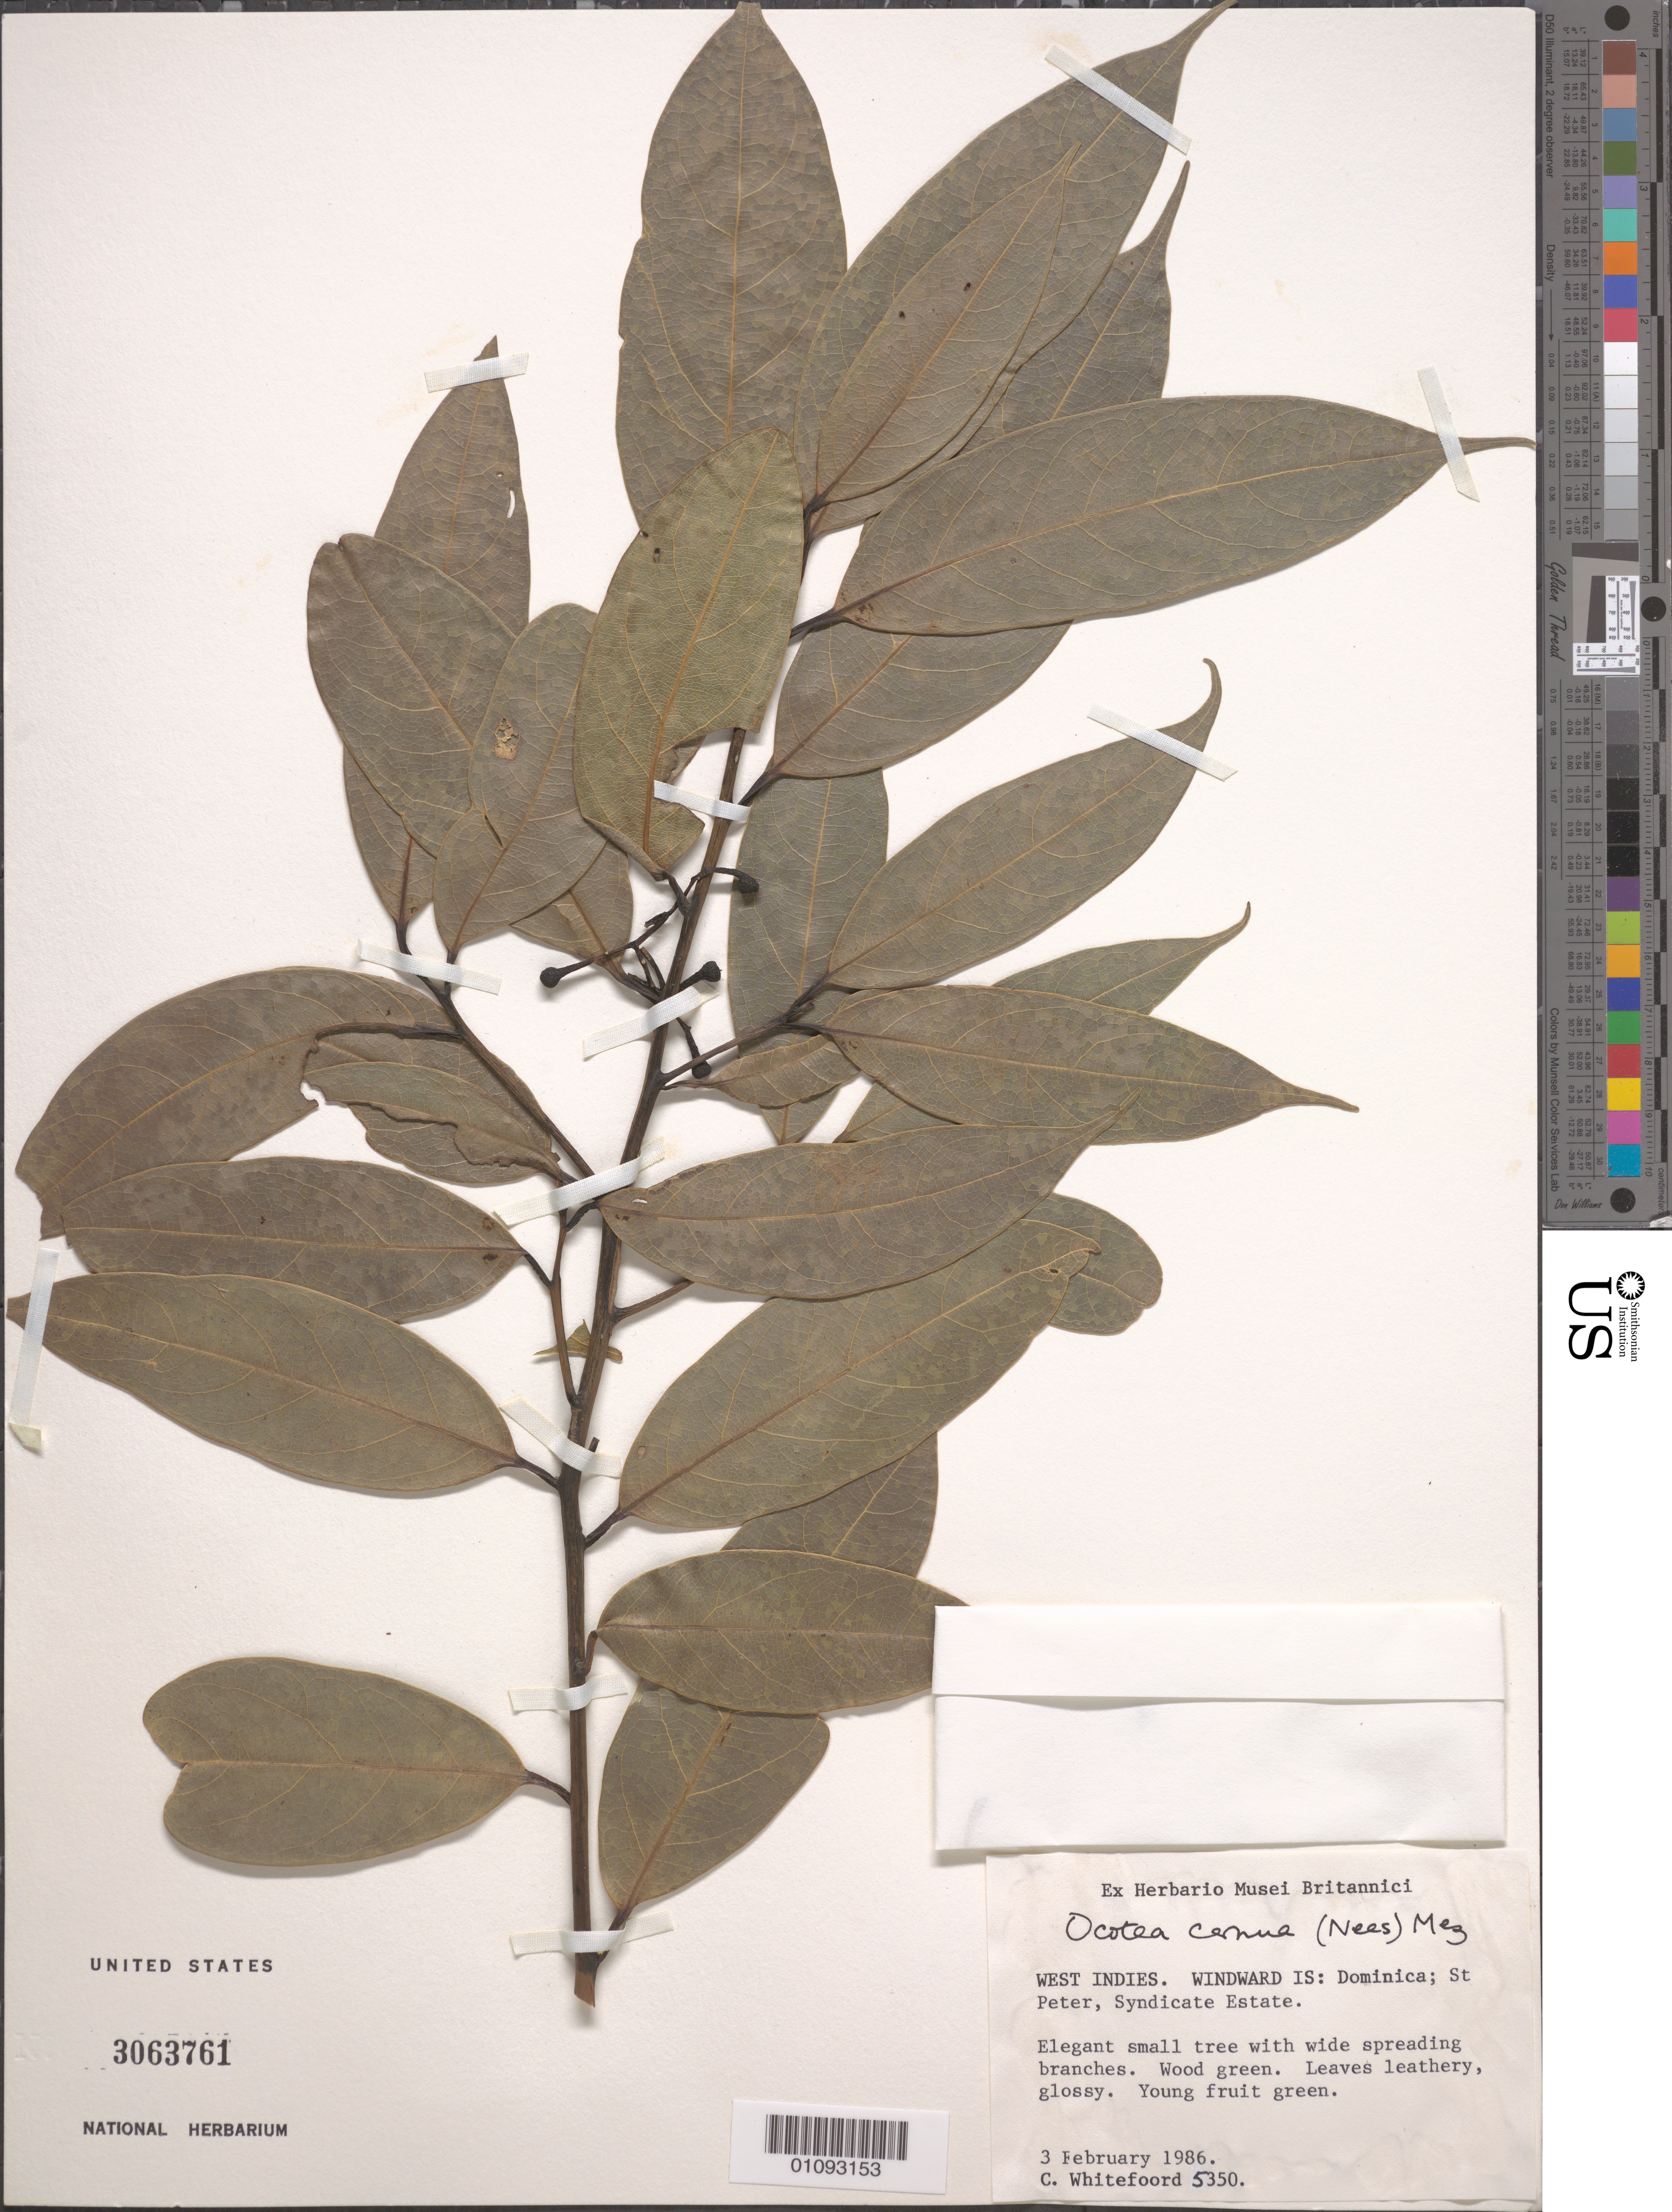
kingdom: Plantae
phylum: Tracheophyta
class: Magnoliopsida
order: Laurales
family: Lauraceae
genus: Ocotea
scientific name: Ocotea cernua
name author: (Nees) Mez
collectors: C. Whitefoord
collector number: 5350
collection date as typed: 03 Feb 1986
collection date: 1986-02-03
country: Dominica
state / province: St. Peter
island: Dominica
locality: Syndicate Estate.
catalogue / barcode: US 3063761